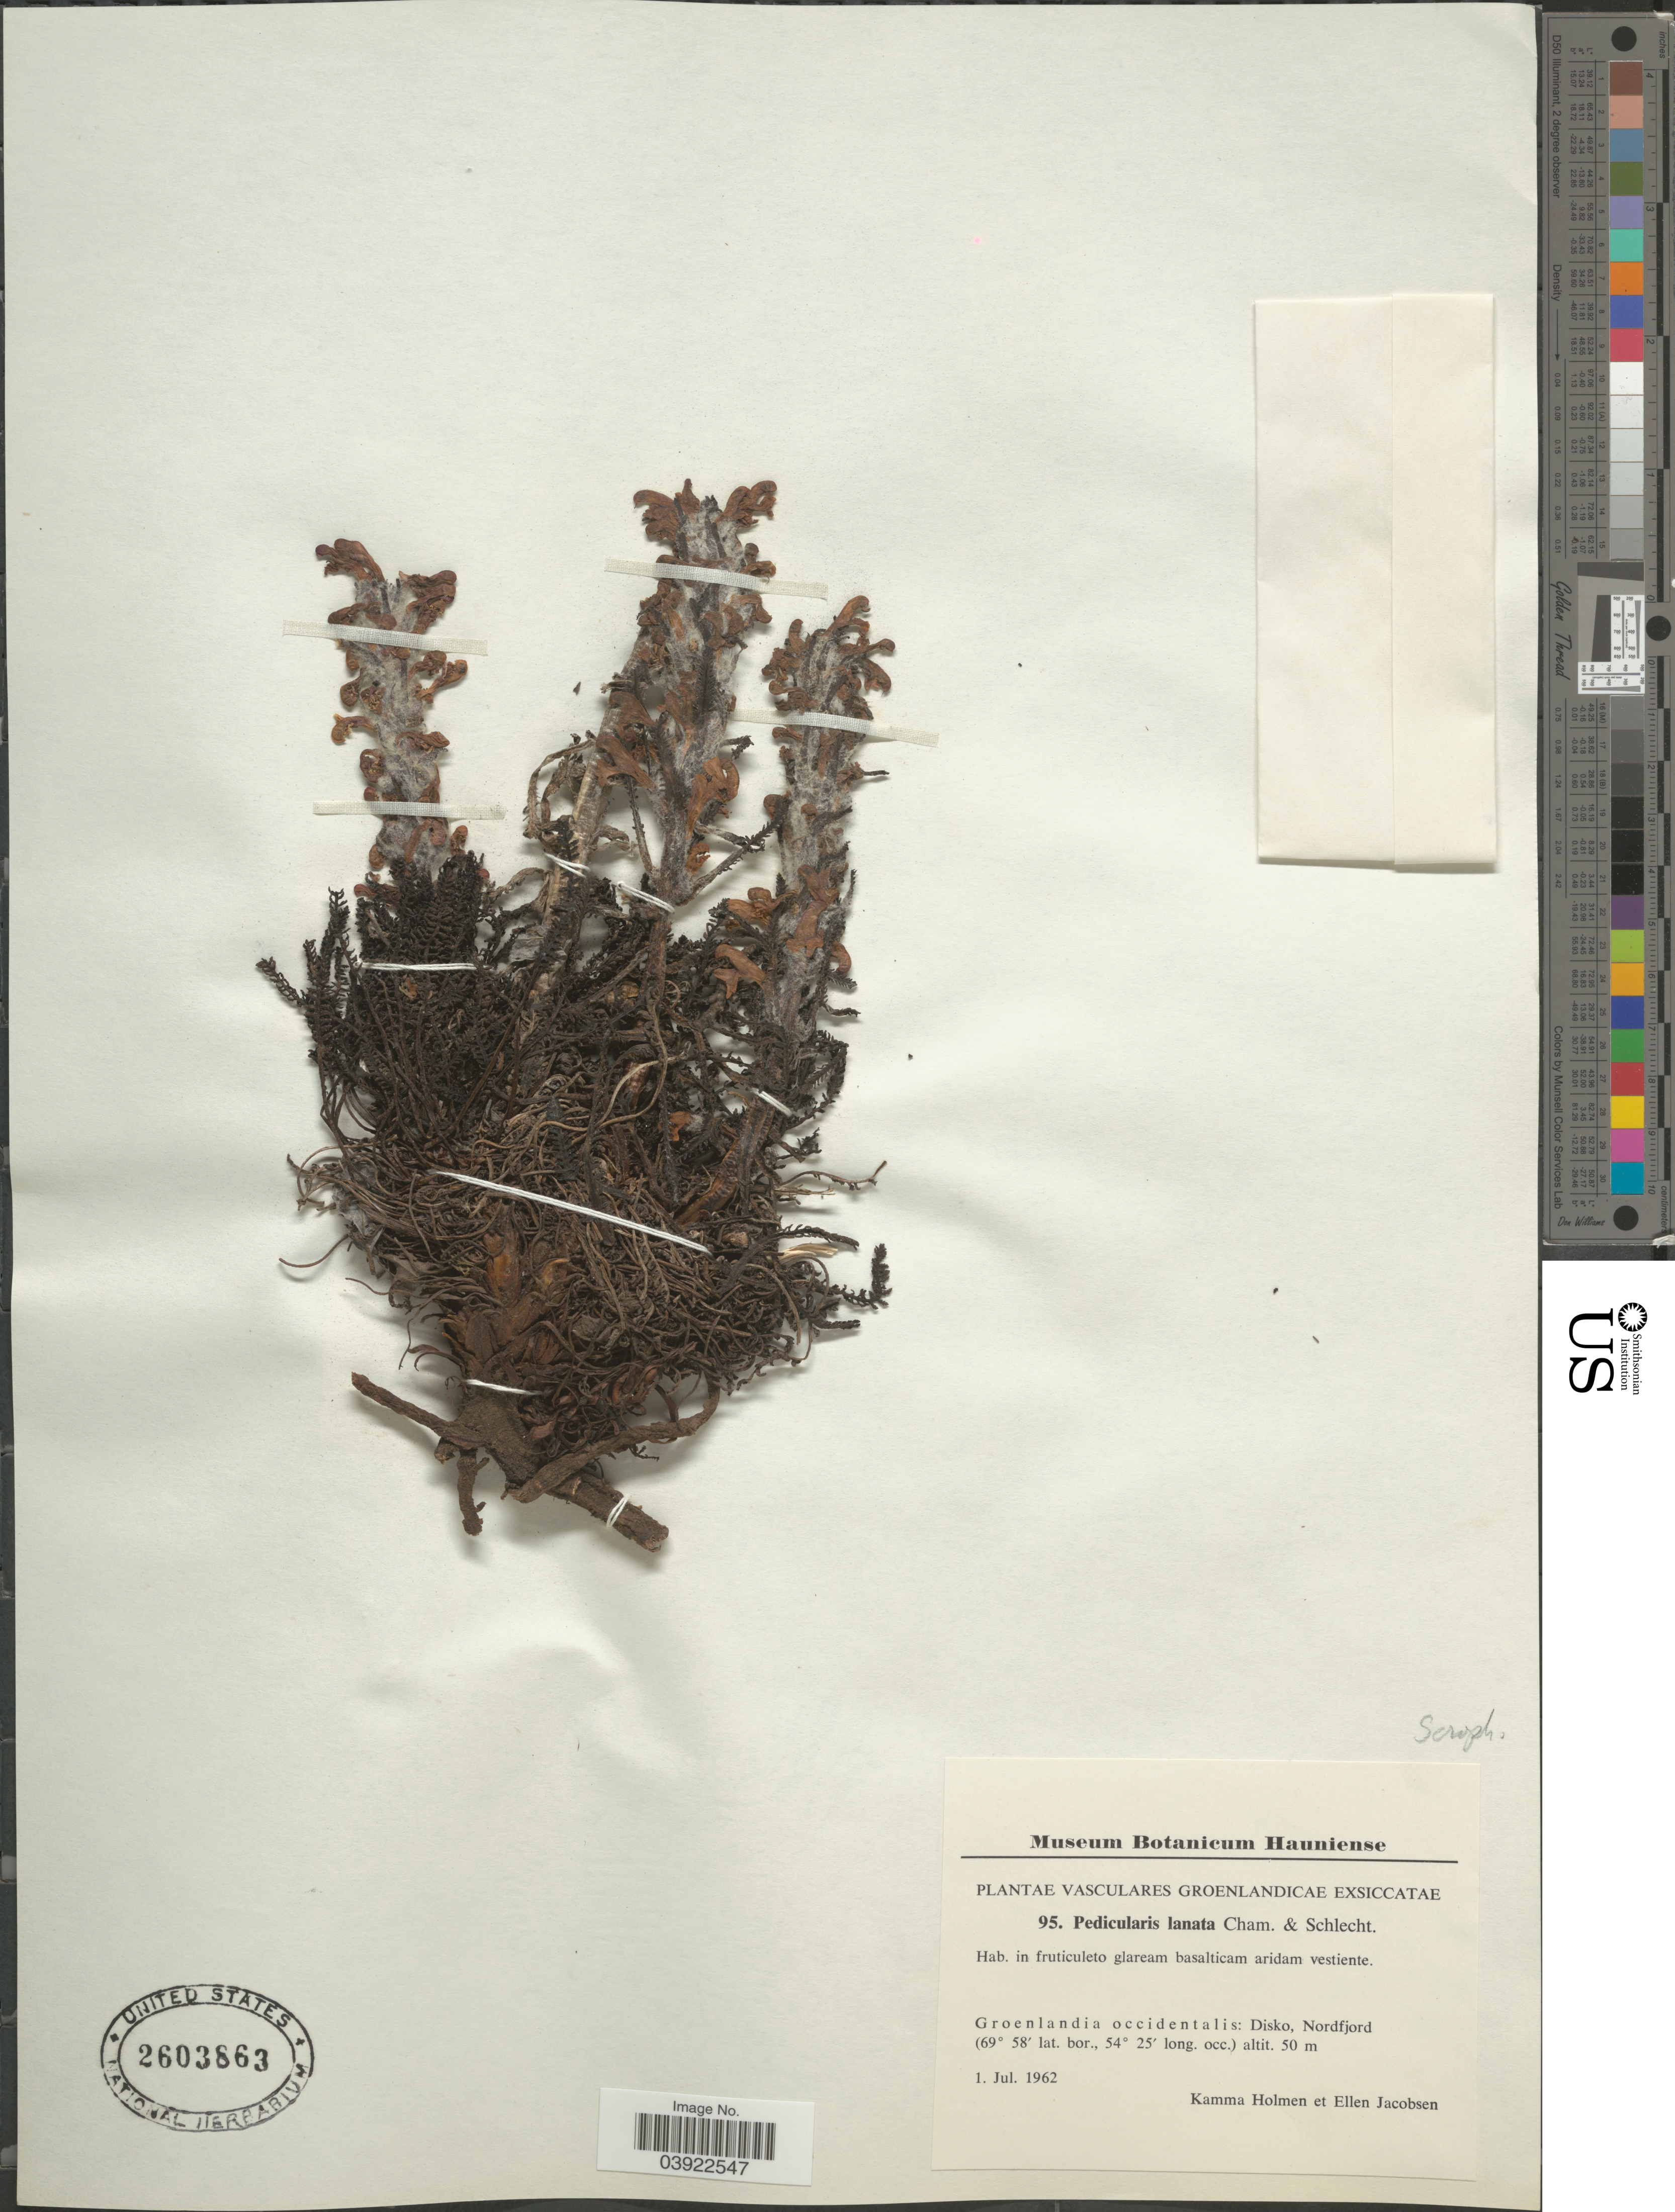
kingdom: Plantae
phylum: Tracheophyta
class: Magnoliopsida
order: Lamiales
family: Orobanchaceae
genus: Pedicularis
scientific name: Pedicularis lanata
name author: Willd. ex Cham. & Schltdl.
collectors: K. A. Holmen & E. Jacobsen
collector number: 95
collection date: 1962-07-01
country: Greenland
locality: Groenlandia occidentalis: Disko, Nordfjord.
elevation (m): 50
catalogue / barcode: US 2603863